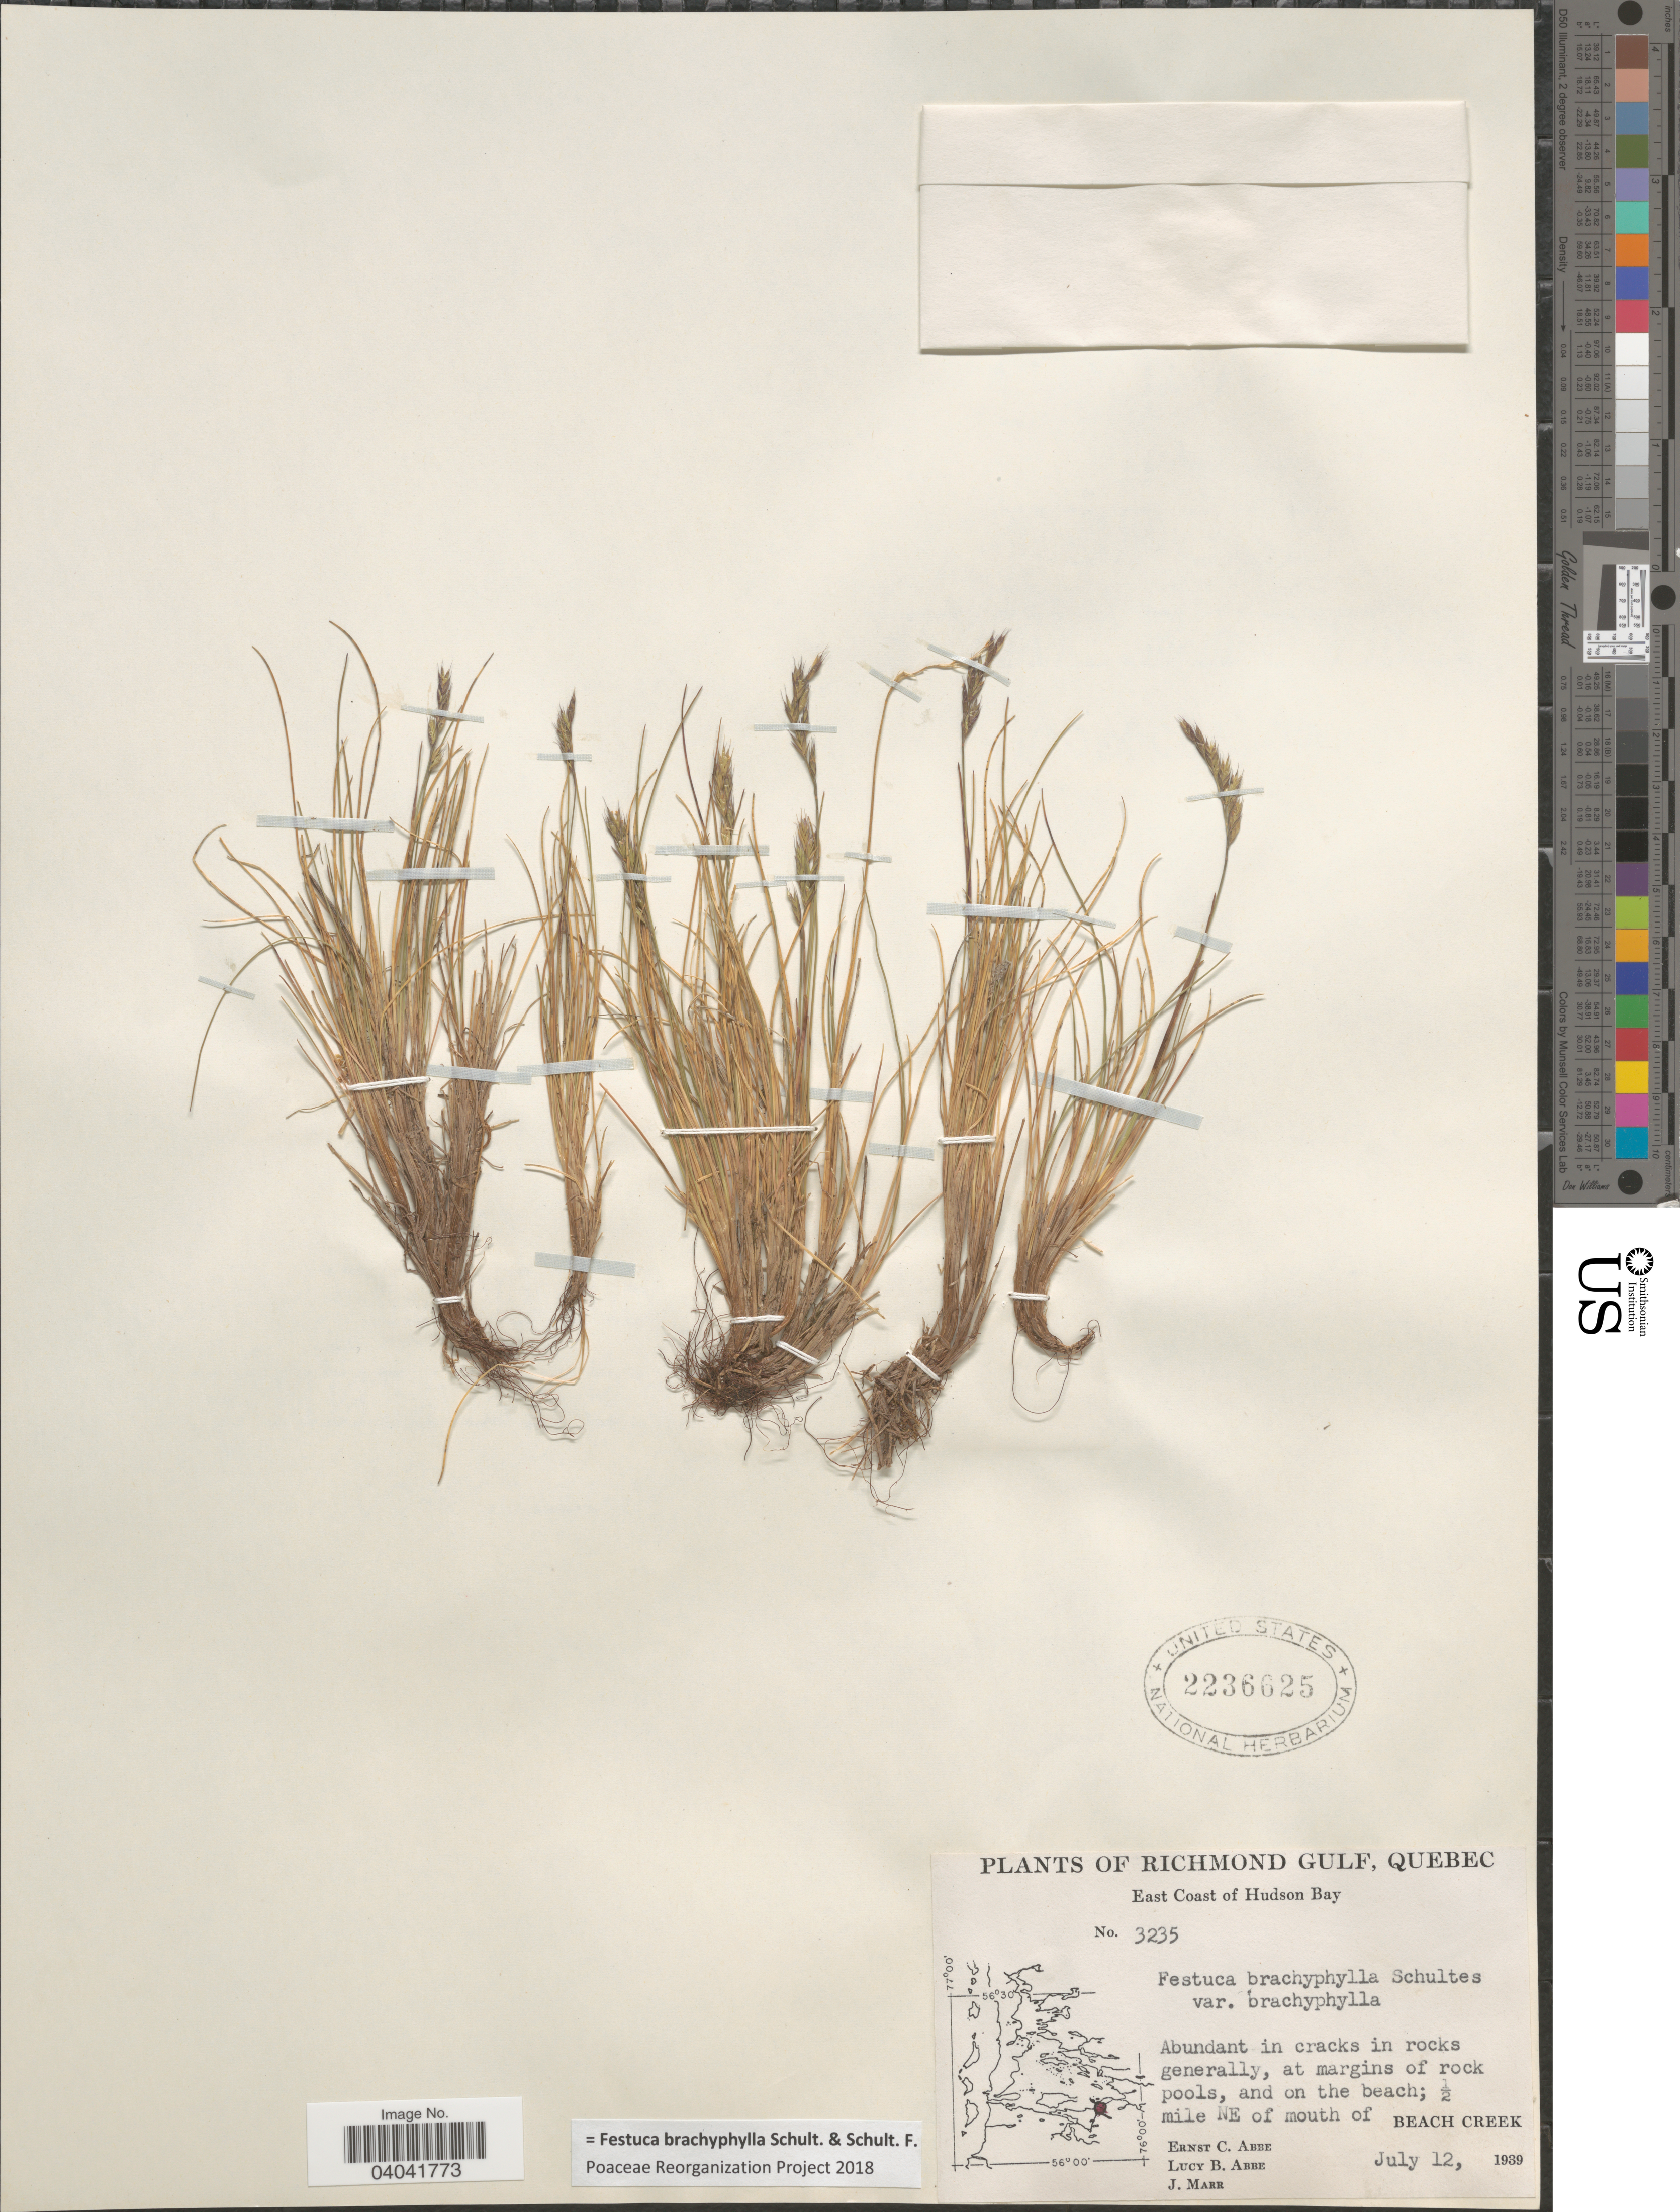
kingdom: Plantae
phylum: Tracheophyta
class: Liliopsida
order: Poales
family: Poaceae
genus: Festuca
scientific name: Festuca brachyphylla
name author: Schult. & Schult. f.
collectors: E. C. Abbe, L. B. Abbe & J. Marr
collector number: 3235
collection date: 1939-07-12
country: Canada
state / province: Quebec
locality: Richmond Gulf. East Coast of Hudson Bay. ½ mile NE of mouth of Beach Creek.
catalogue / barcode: US 2236625